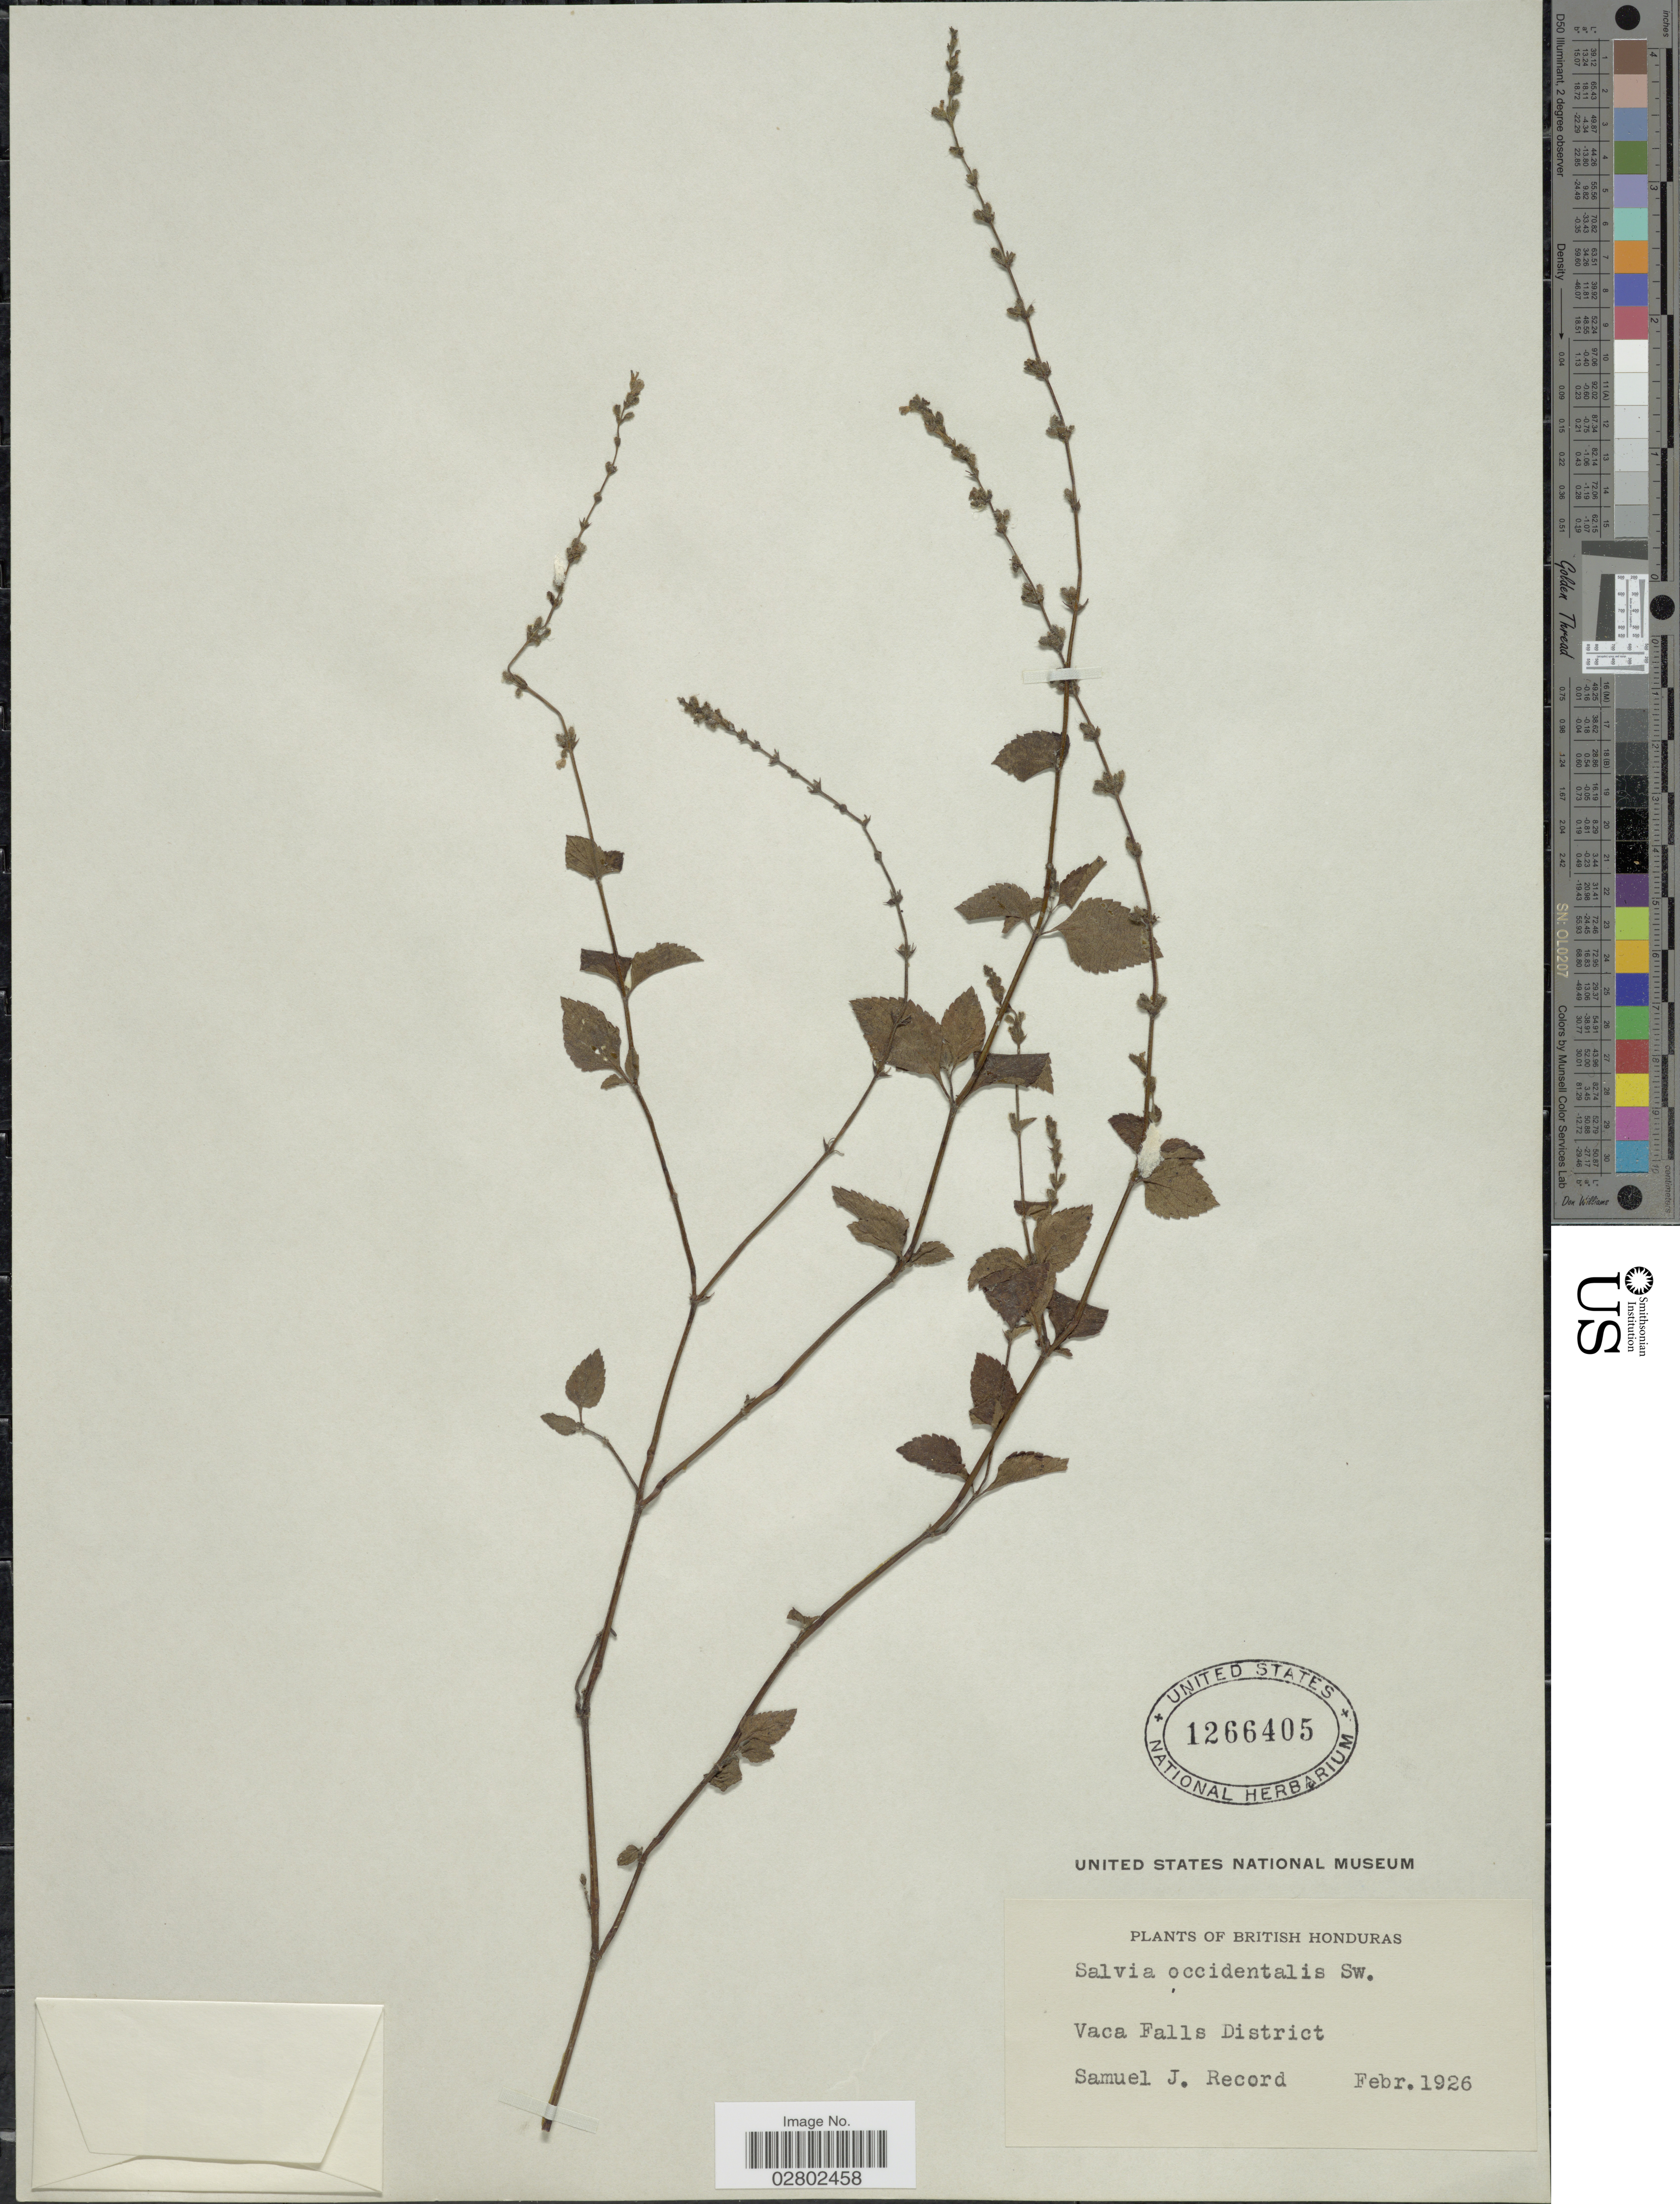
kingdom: Plantae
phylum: Tracheophyta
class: Magnoliopsida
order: Lamiales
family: Lamiaceae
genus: Salvia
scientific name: Salvia occidentalis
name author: Sw.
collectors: S. J. Record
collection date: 1926-02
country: Belize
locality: British Honduras. Vaca Falls District.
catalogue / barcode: US 1266405